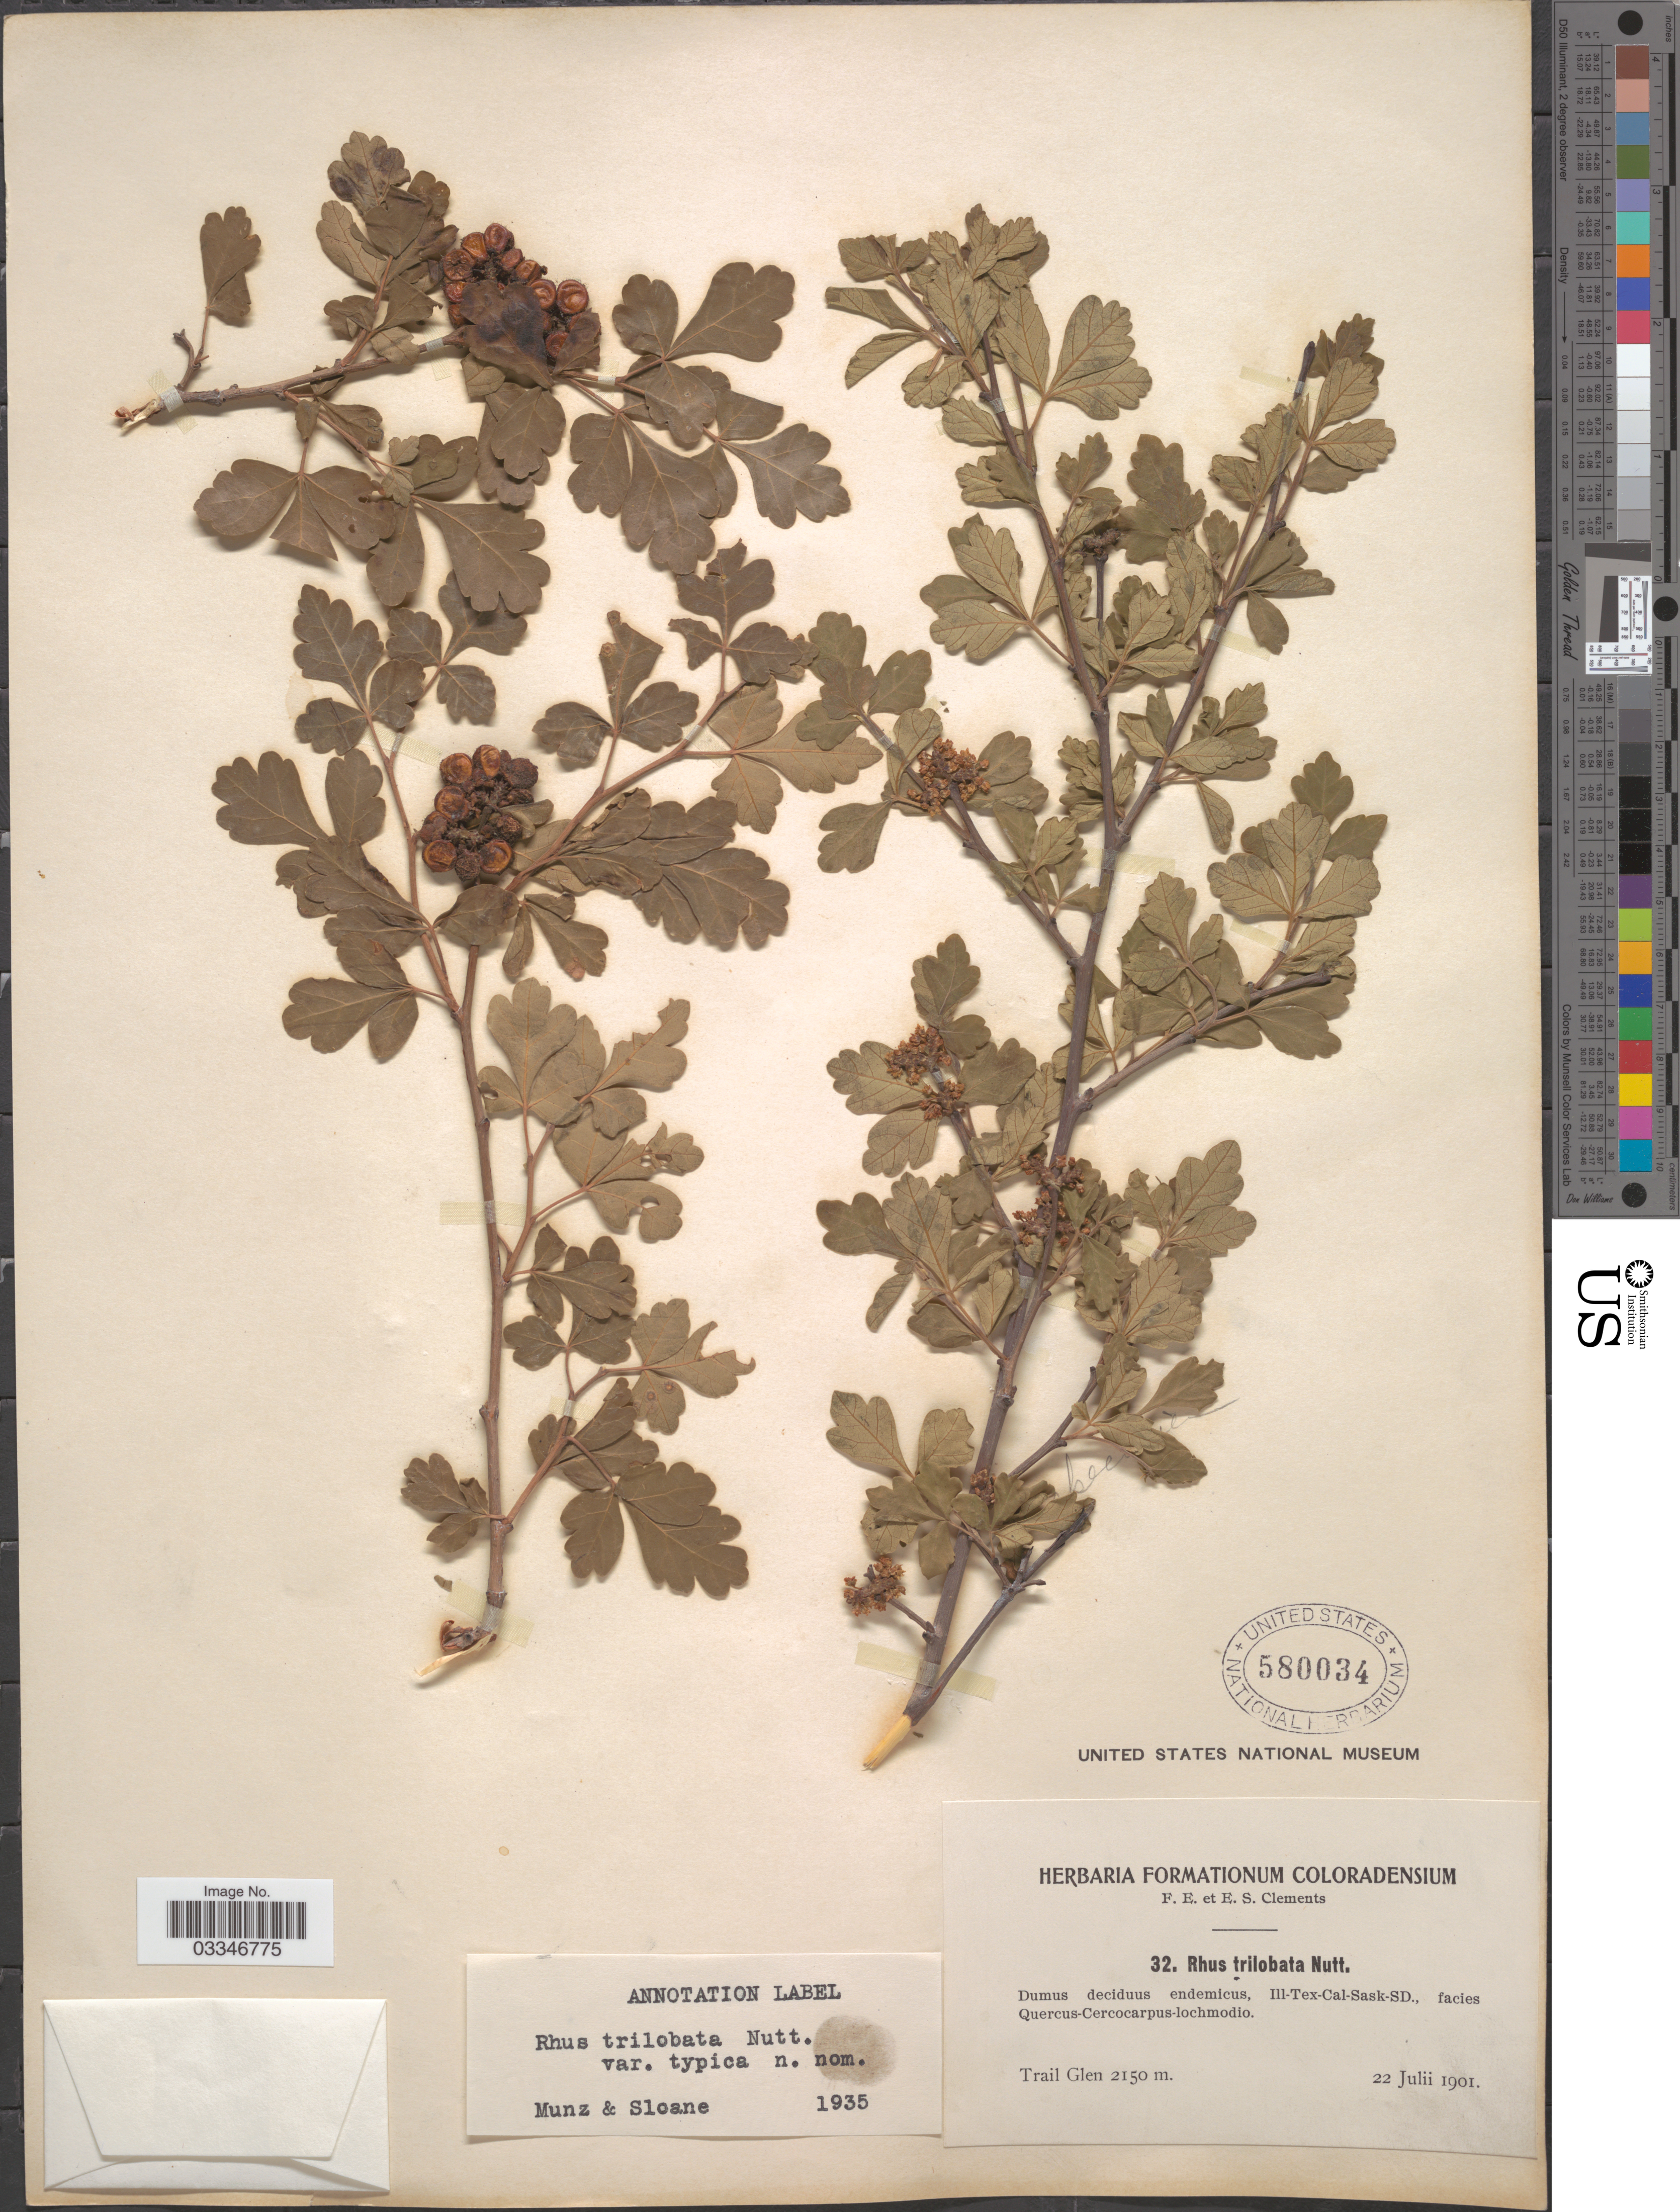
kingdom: Plantae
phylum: Tracheophyta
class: Magnoliopsida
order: Sapindales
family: Anacardiaceae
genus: Rhus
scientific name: Rhus trilobata var. typica Munz & Sloane ined.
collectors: F. E. Clements & E. S. Clements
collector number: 32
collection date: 1901-07-22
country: United States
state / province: Colorado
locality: Trail Glen.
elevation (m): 2150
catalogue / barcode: US 580034